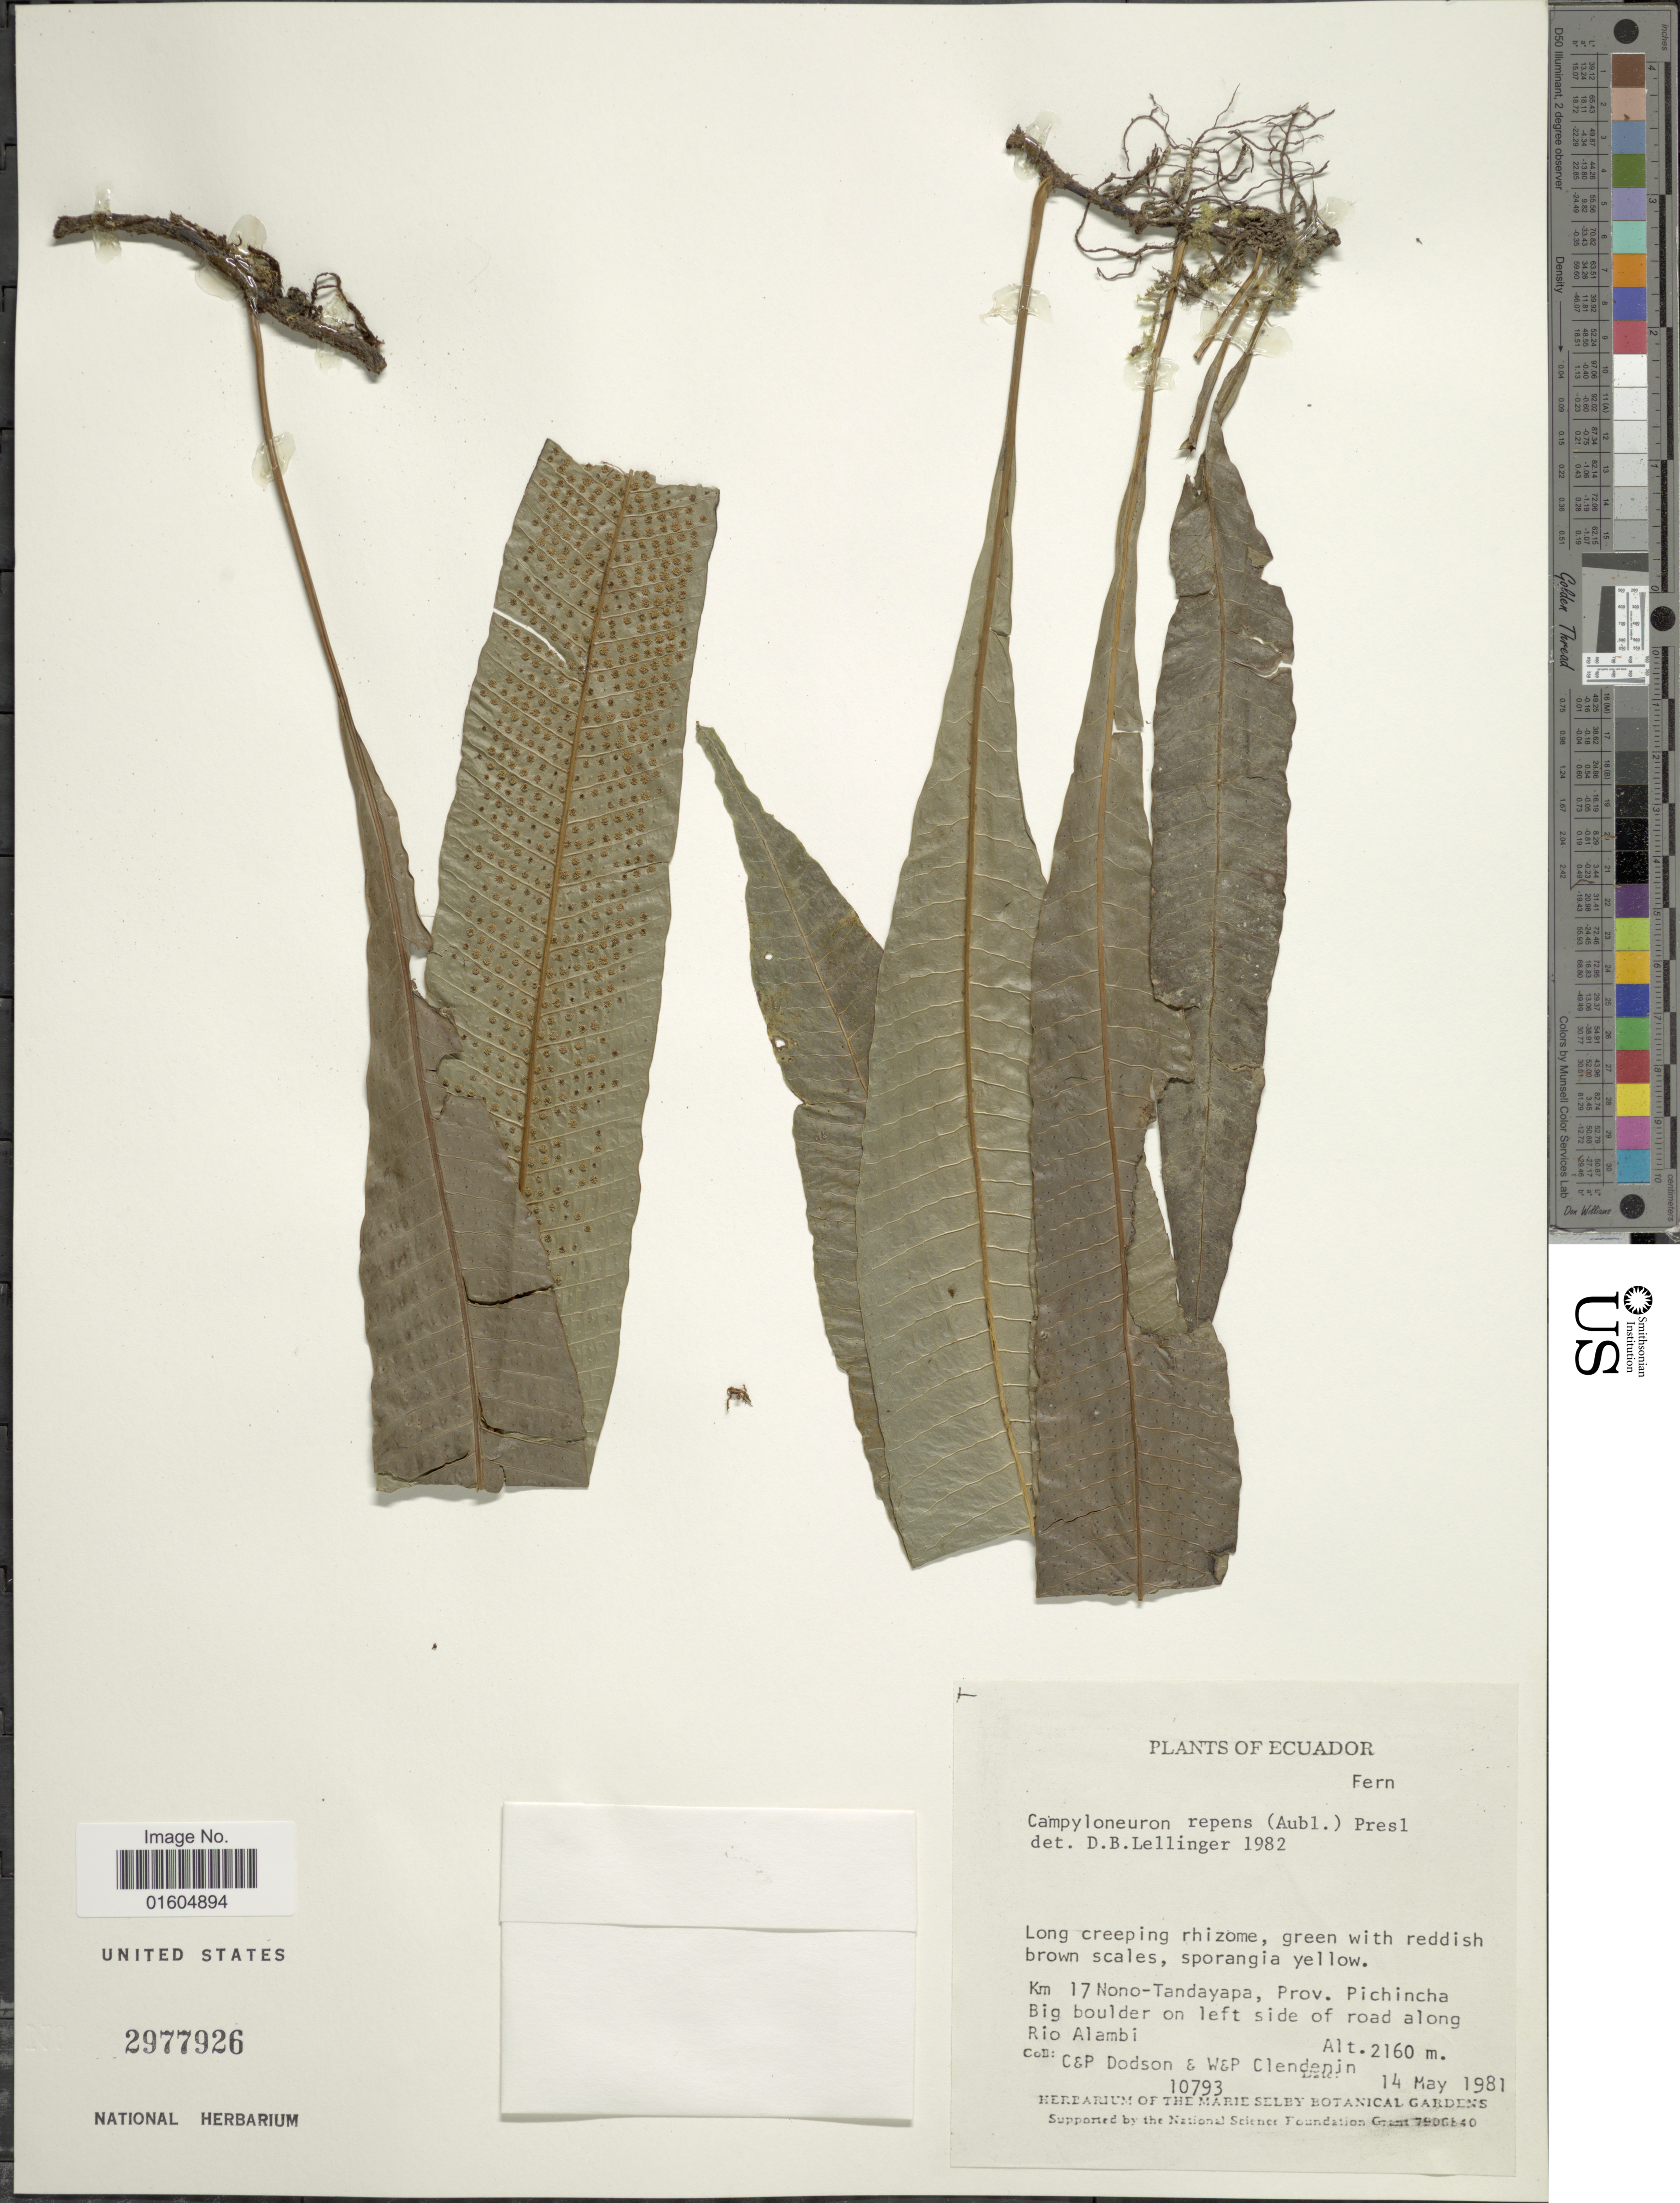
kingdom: Plantae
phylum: Tracheophyta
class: Polypodiopsida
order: Polypodiales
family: Polypodiaceae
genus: Campyloneurum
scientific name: Campyloneurum repens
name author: (Aubl.) C. Presl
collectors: C. Dodson, P. M. Dodson, W. Clendenin & P. Clendenin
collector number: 10793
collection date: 1981-05-14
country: Ecuador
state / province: Pichincha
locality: Ecuador. Km 17 Nono-Tandayapa, Prov. Pichincha. Big boulder on left side of road along. Rio Alambi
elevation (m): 2160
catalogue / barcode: US 2977926